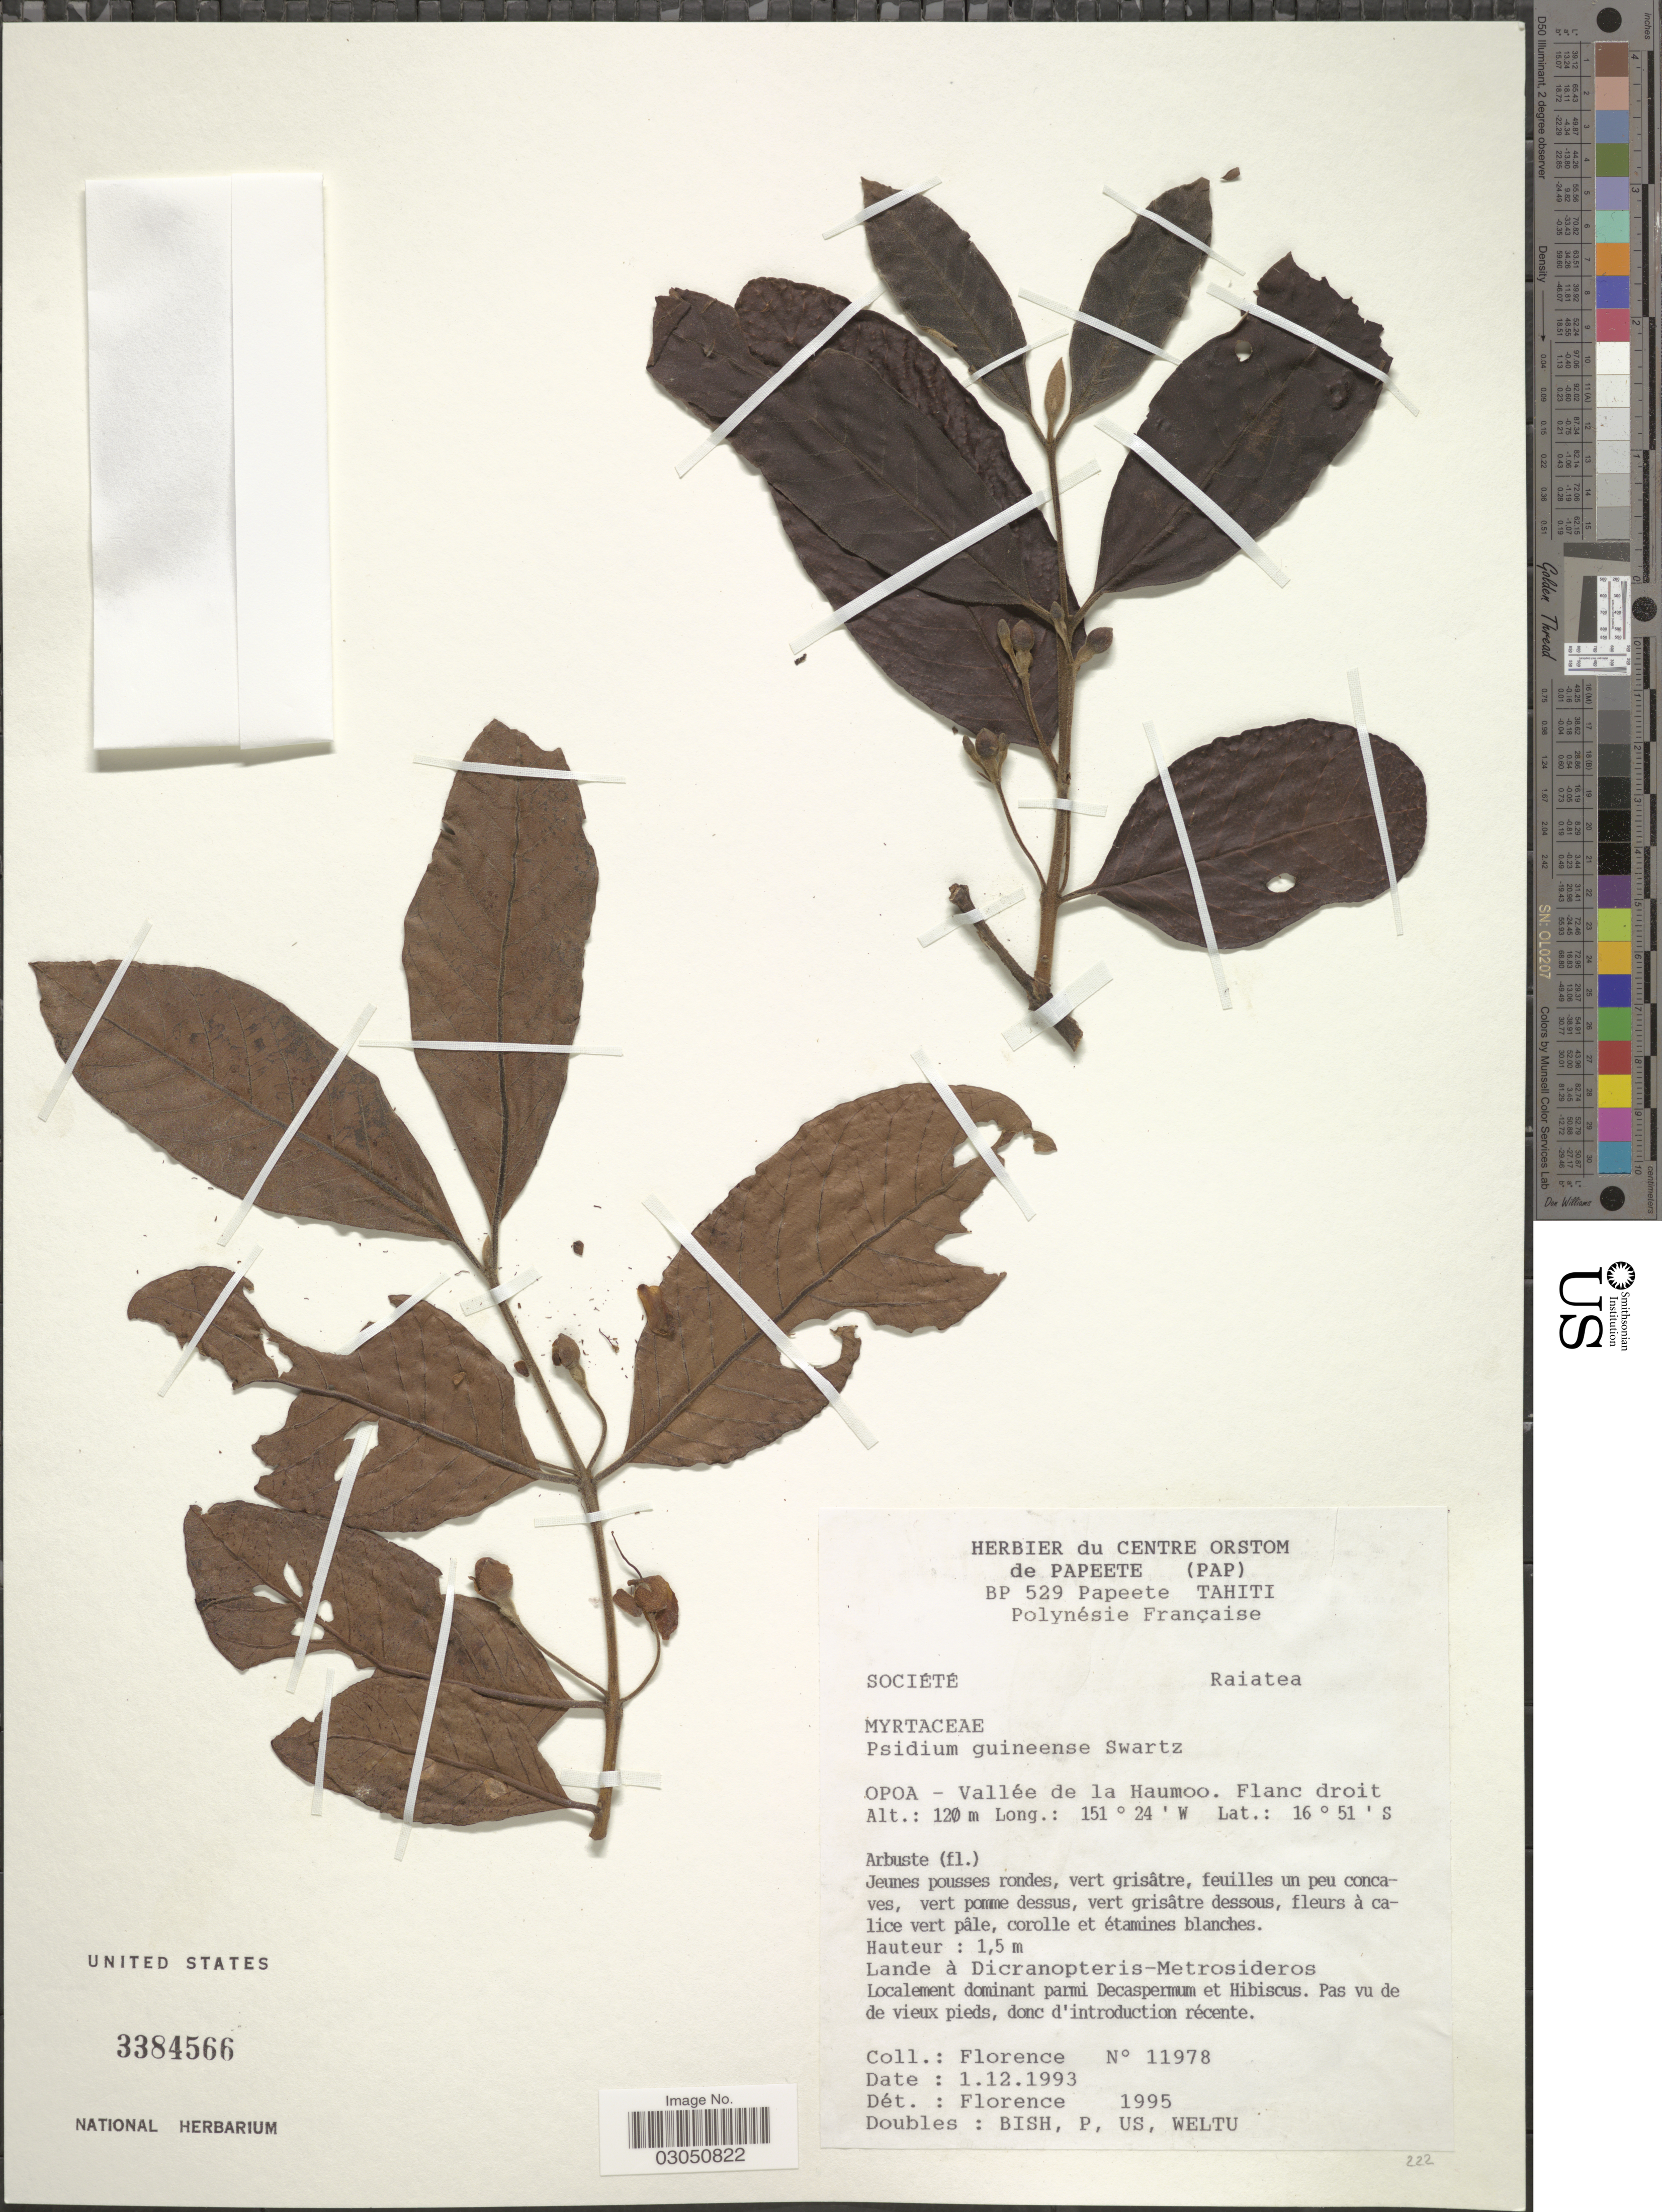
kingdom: Plantae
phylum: Tracheophyta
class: Magnoliopsida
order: Myrtales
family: Myrtaceae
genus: Psidium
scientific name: Psidium guineense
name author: Sw.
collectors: -. Florence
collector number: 11978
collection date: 1993-12-01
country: French Polynesia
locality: Société. Raiatea. OPOA - Vallée de la Haumoo. Flanc droit.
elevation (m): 120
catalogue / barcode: US 3384566